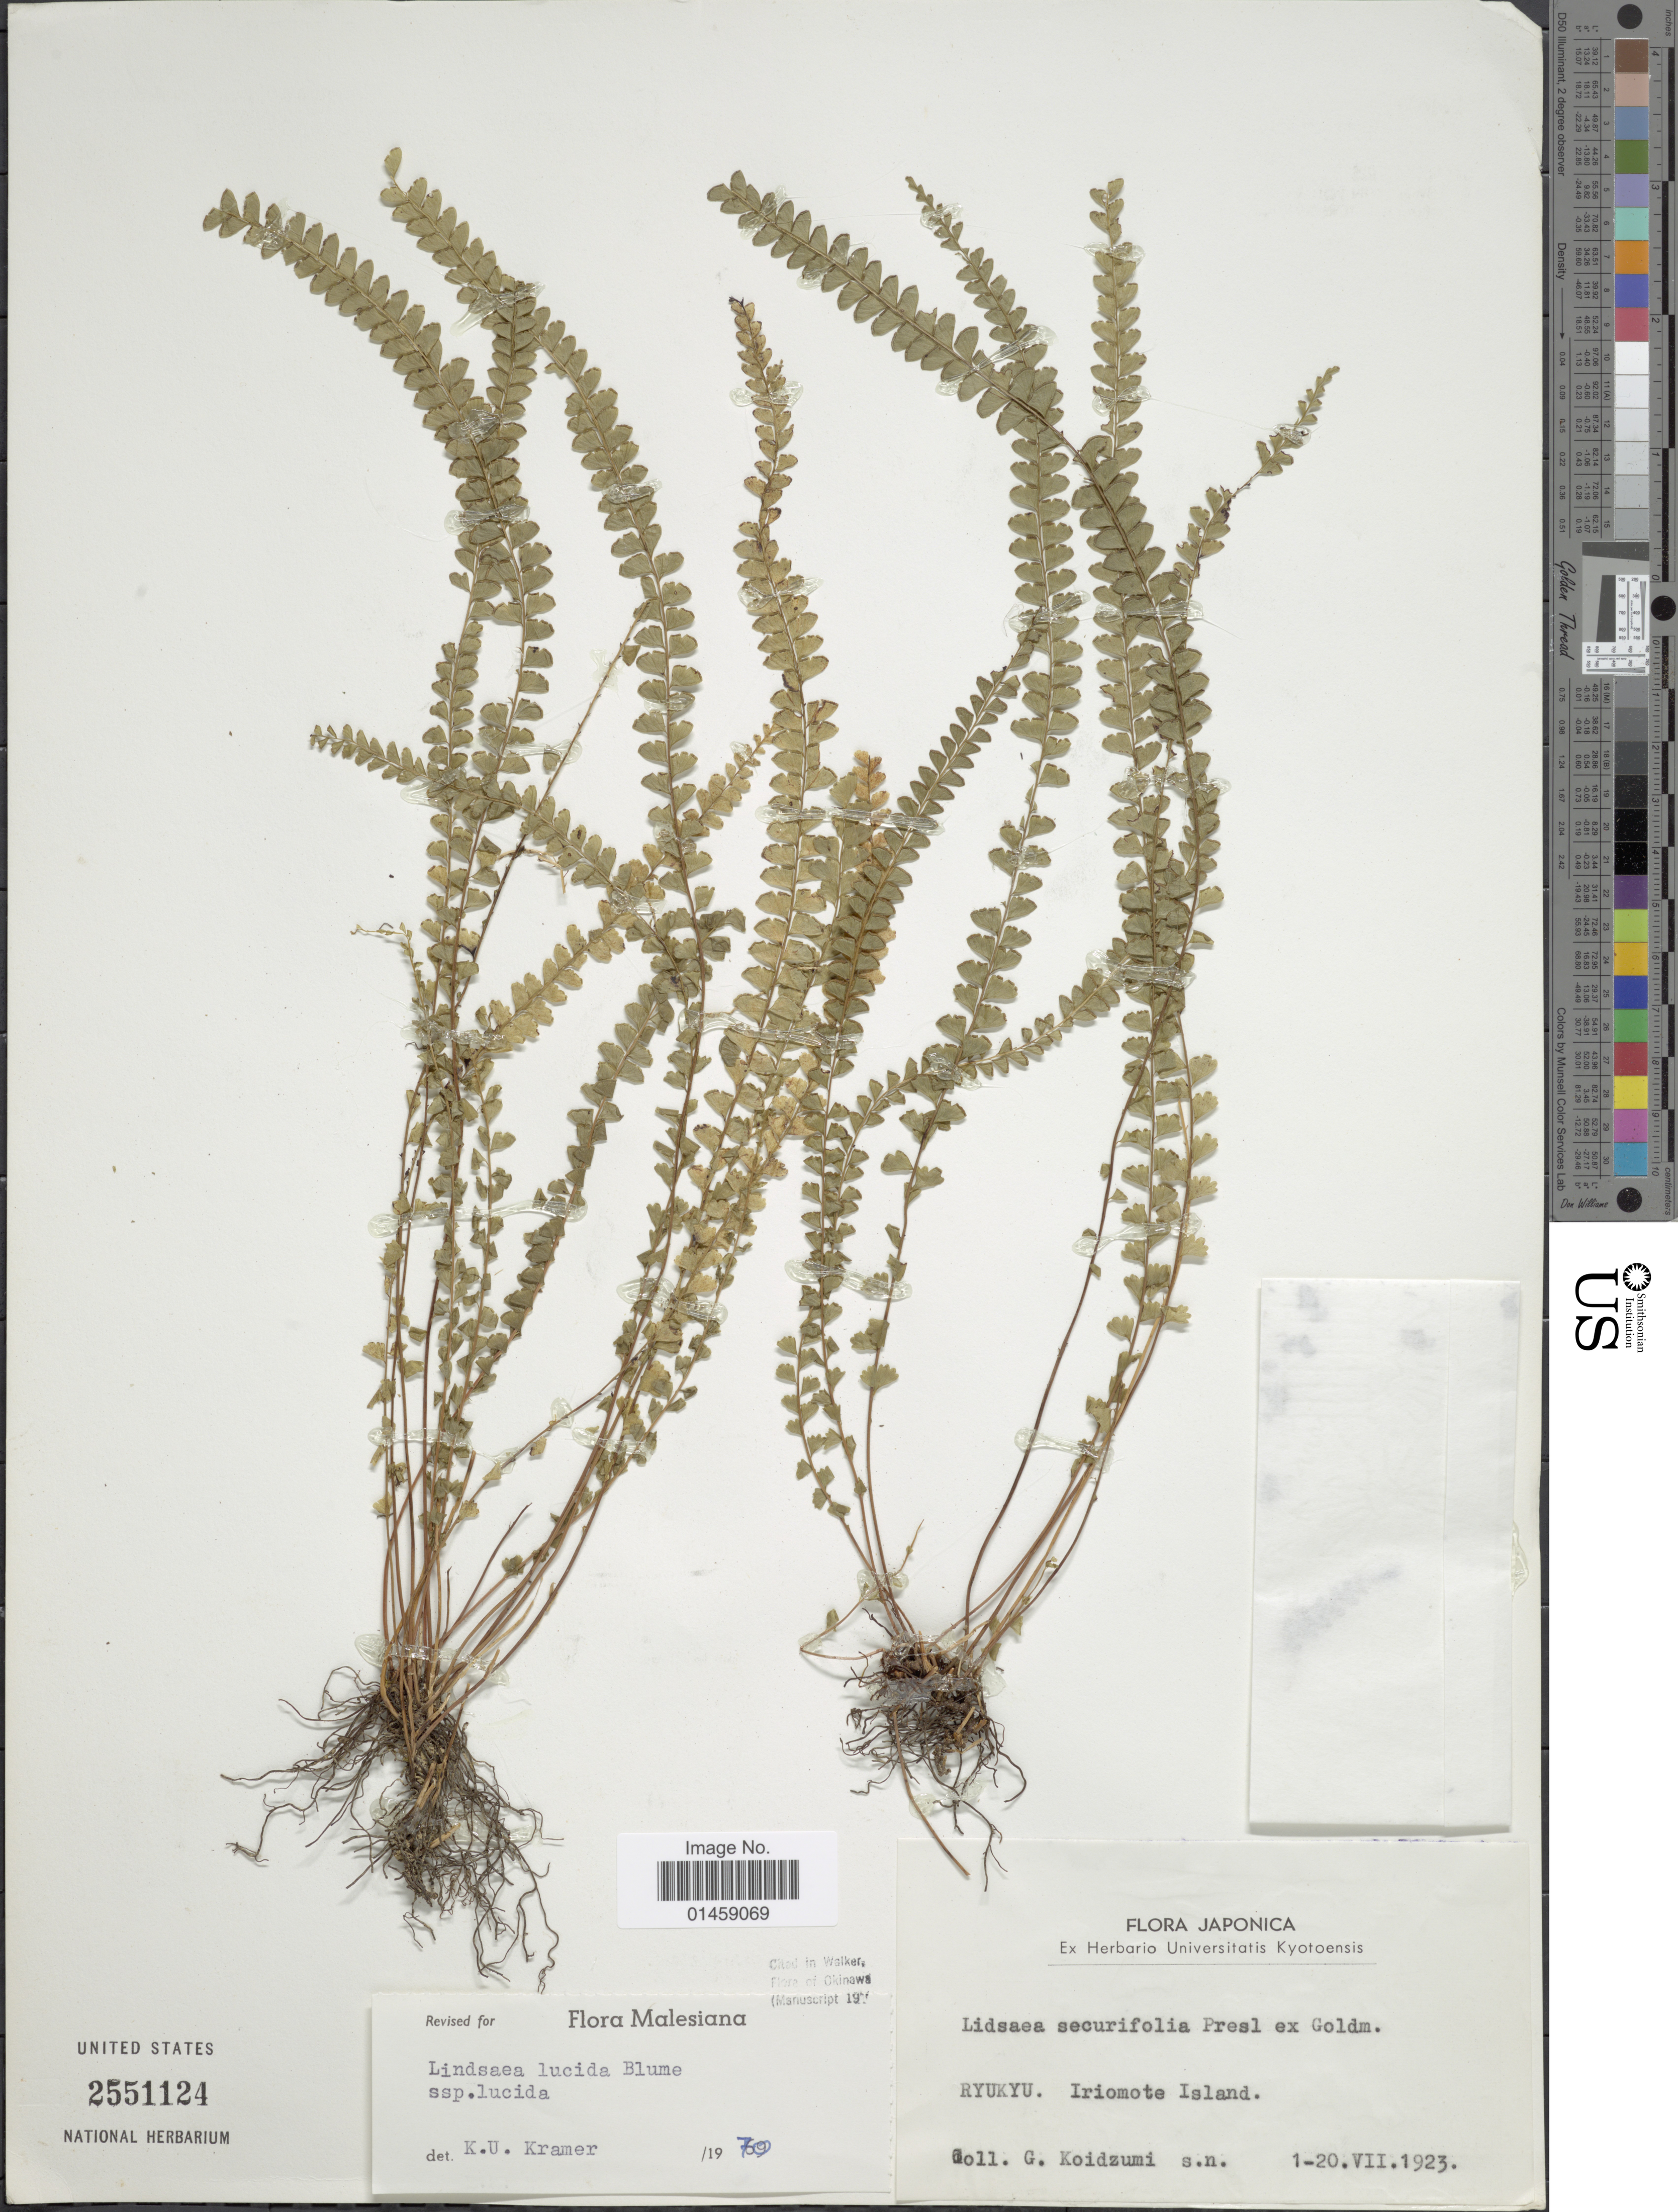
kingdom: Plantae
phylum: Tracheophyta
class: Polypodiopsida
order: Polypodiales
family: Lindsaeaceae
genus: Lindsaea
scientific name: Lindsaea lucida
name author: Blume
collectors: G. Koidzumi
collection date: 1923-07-01/1923-07-20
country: Japan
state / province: Okinawa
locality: Ryukyu. Iriomote Island.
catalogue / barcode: US 2551124